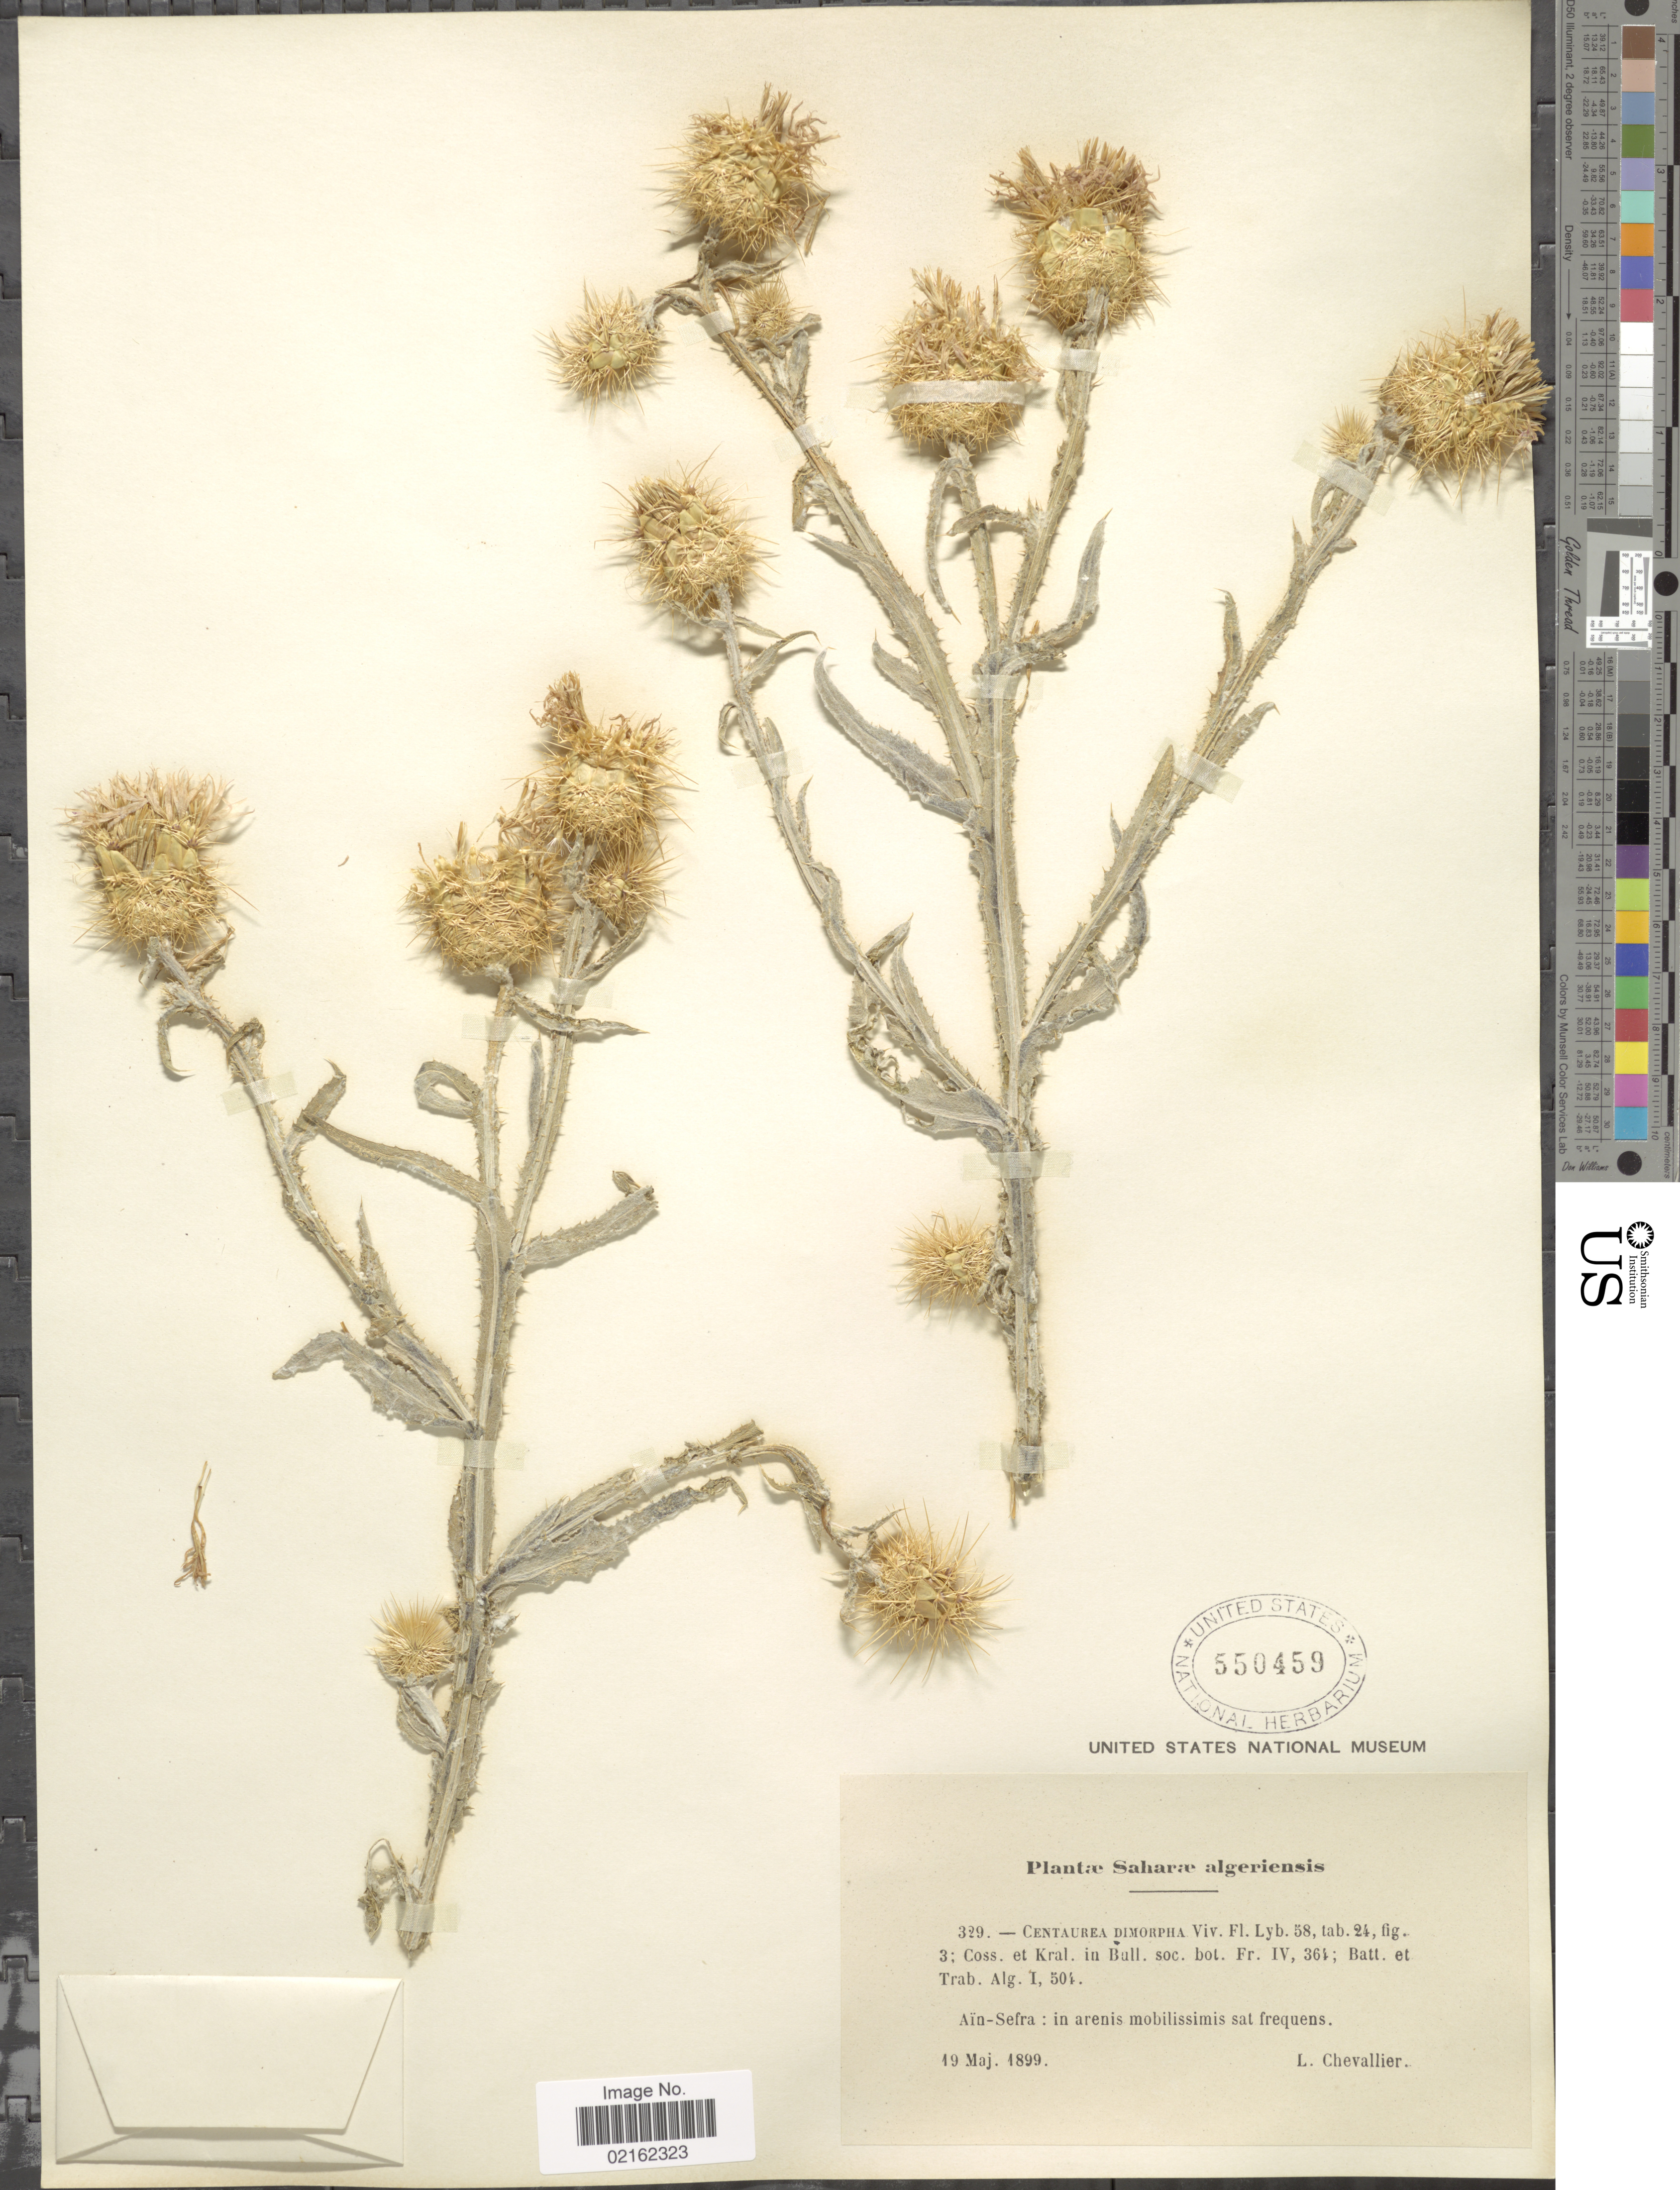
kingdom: Plantae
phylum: Tracheophyta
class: Magnoliopsida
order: Asterales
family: Asteraceae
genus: Centaurea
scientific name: Centaurea dimorpha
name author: Viv.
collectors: L. Chevallier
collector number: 329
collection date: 1899-05-19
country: Algeria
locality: Saharae algeriensis, Ain-Sefra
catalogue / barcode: US 550459